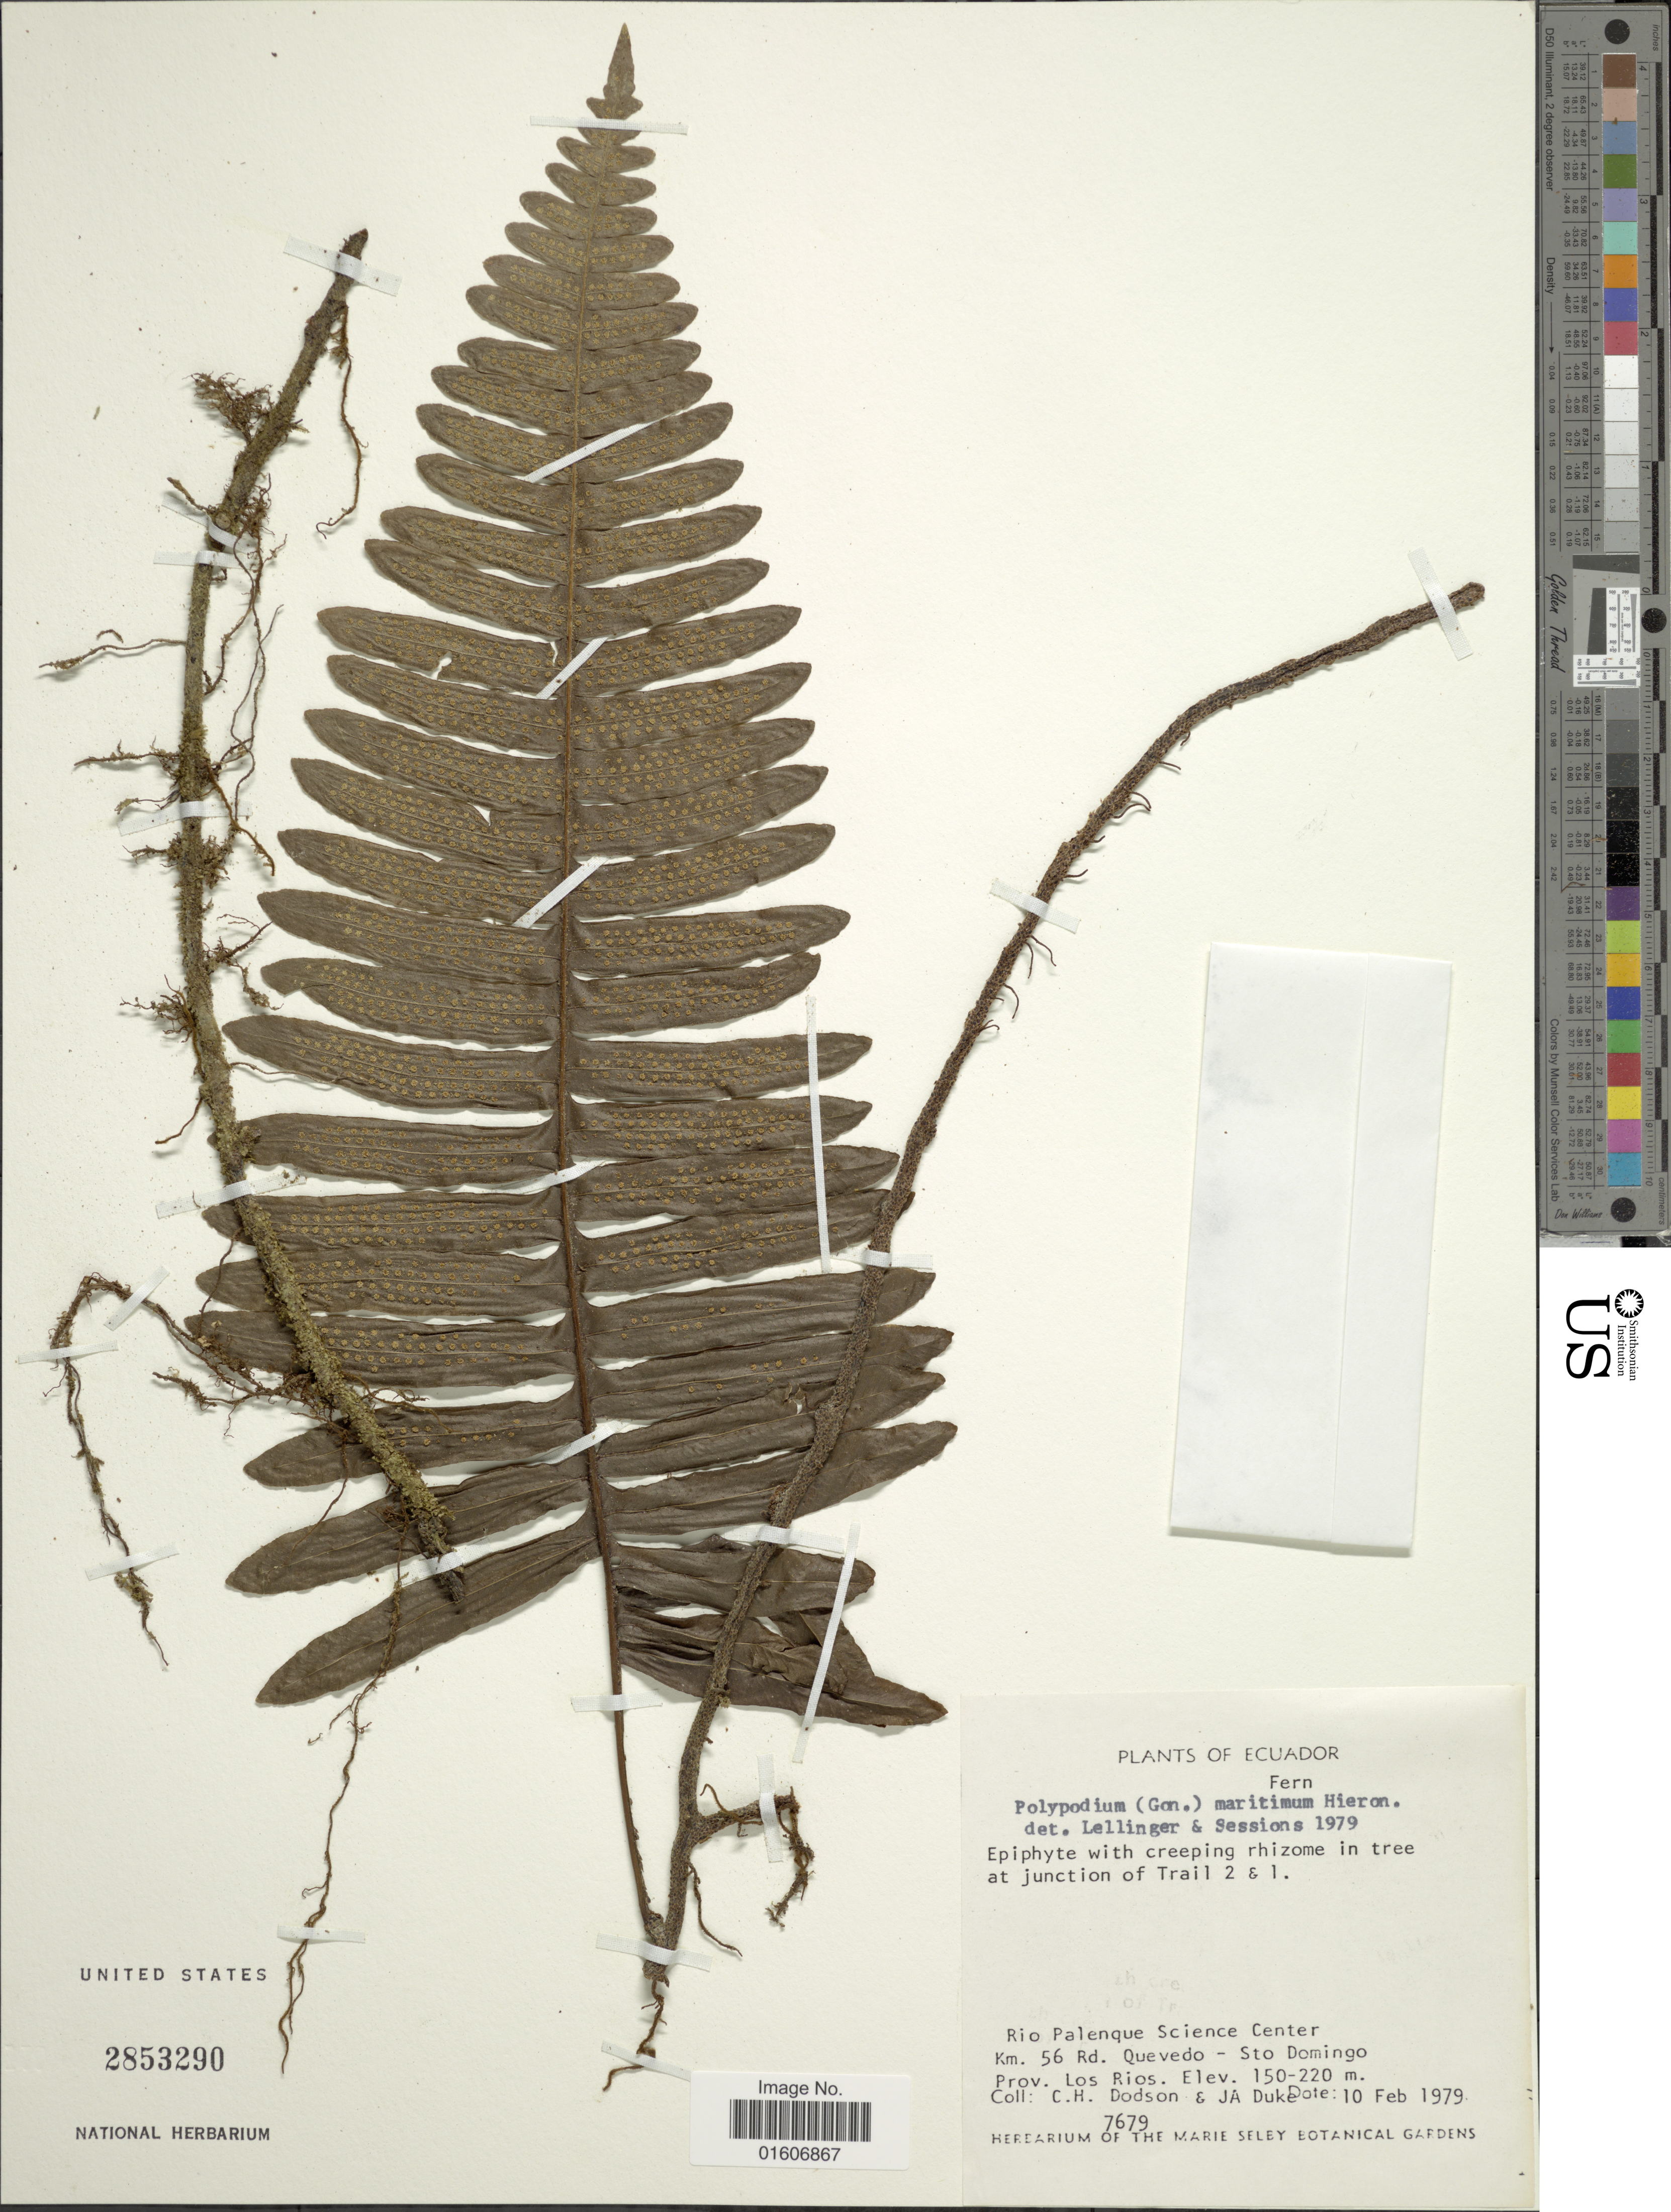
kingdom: Plantae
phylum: Tracheophyta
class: Polypodiopsida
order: Polypodiales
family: Polypodiaceae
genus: Serpocaulon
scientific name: Serpocaulon maritimum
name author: (Hieron.) A.R. Sm.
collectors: C. H. Dodson & J. A. Duke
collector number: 7679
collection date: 1979-02-10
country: Ecuador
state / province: Los Ríos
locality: At junction of Trail 2 & 1. Rio Palenque Science Center Km. 56 Rd. Quevedo - Sto Domingo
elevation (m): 150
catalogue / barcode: US 2853290